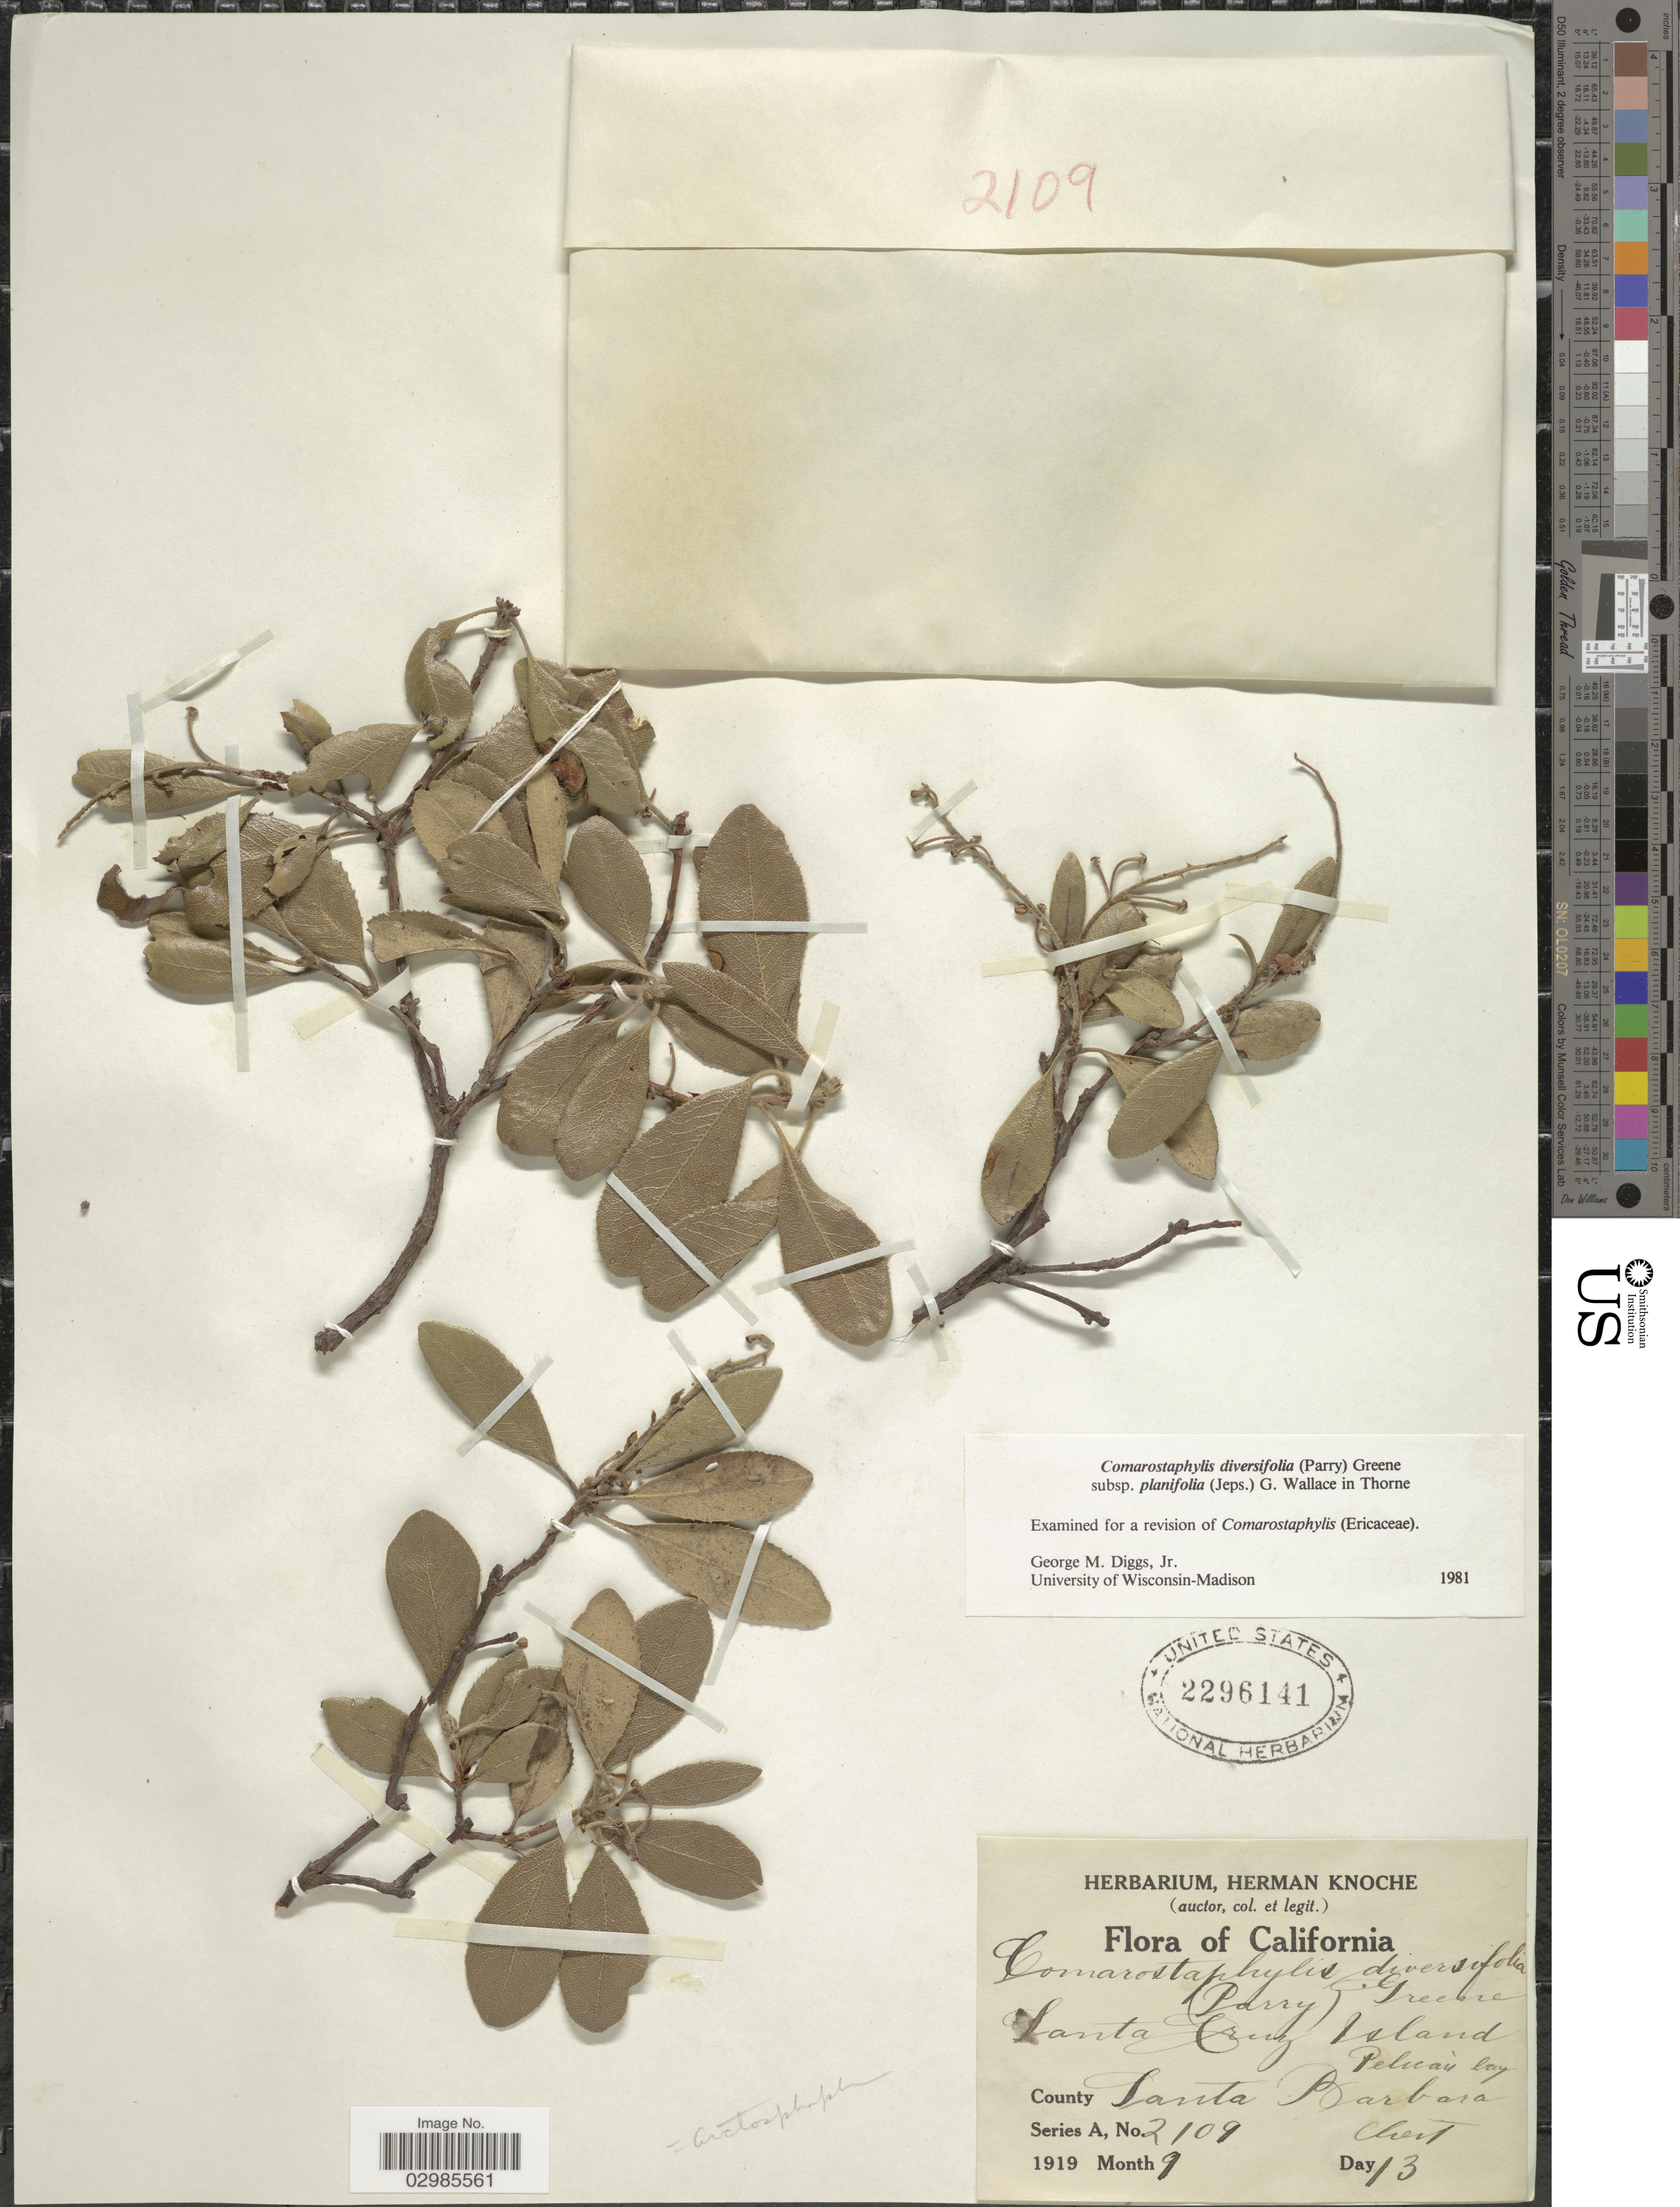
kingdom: Plantae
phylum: Tracheophyta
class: Magnoliopsida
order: Ericales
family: Ericaceae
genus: Comarostaphylis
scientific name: Comarostaphylis diversifolia subsp. planifolia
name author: (Jeps.) G.D. Wallace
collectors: ex herb. Herman Knoche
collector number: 2109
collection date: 1919-09-13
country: United States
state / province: California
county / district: Santa Barbara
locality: Santa Cruz Island, Pelican Bay, County Santa Barbara.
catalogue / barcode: US 2296141